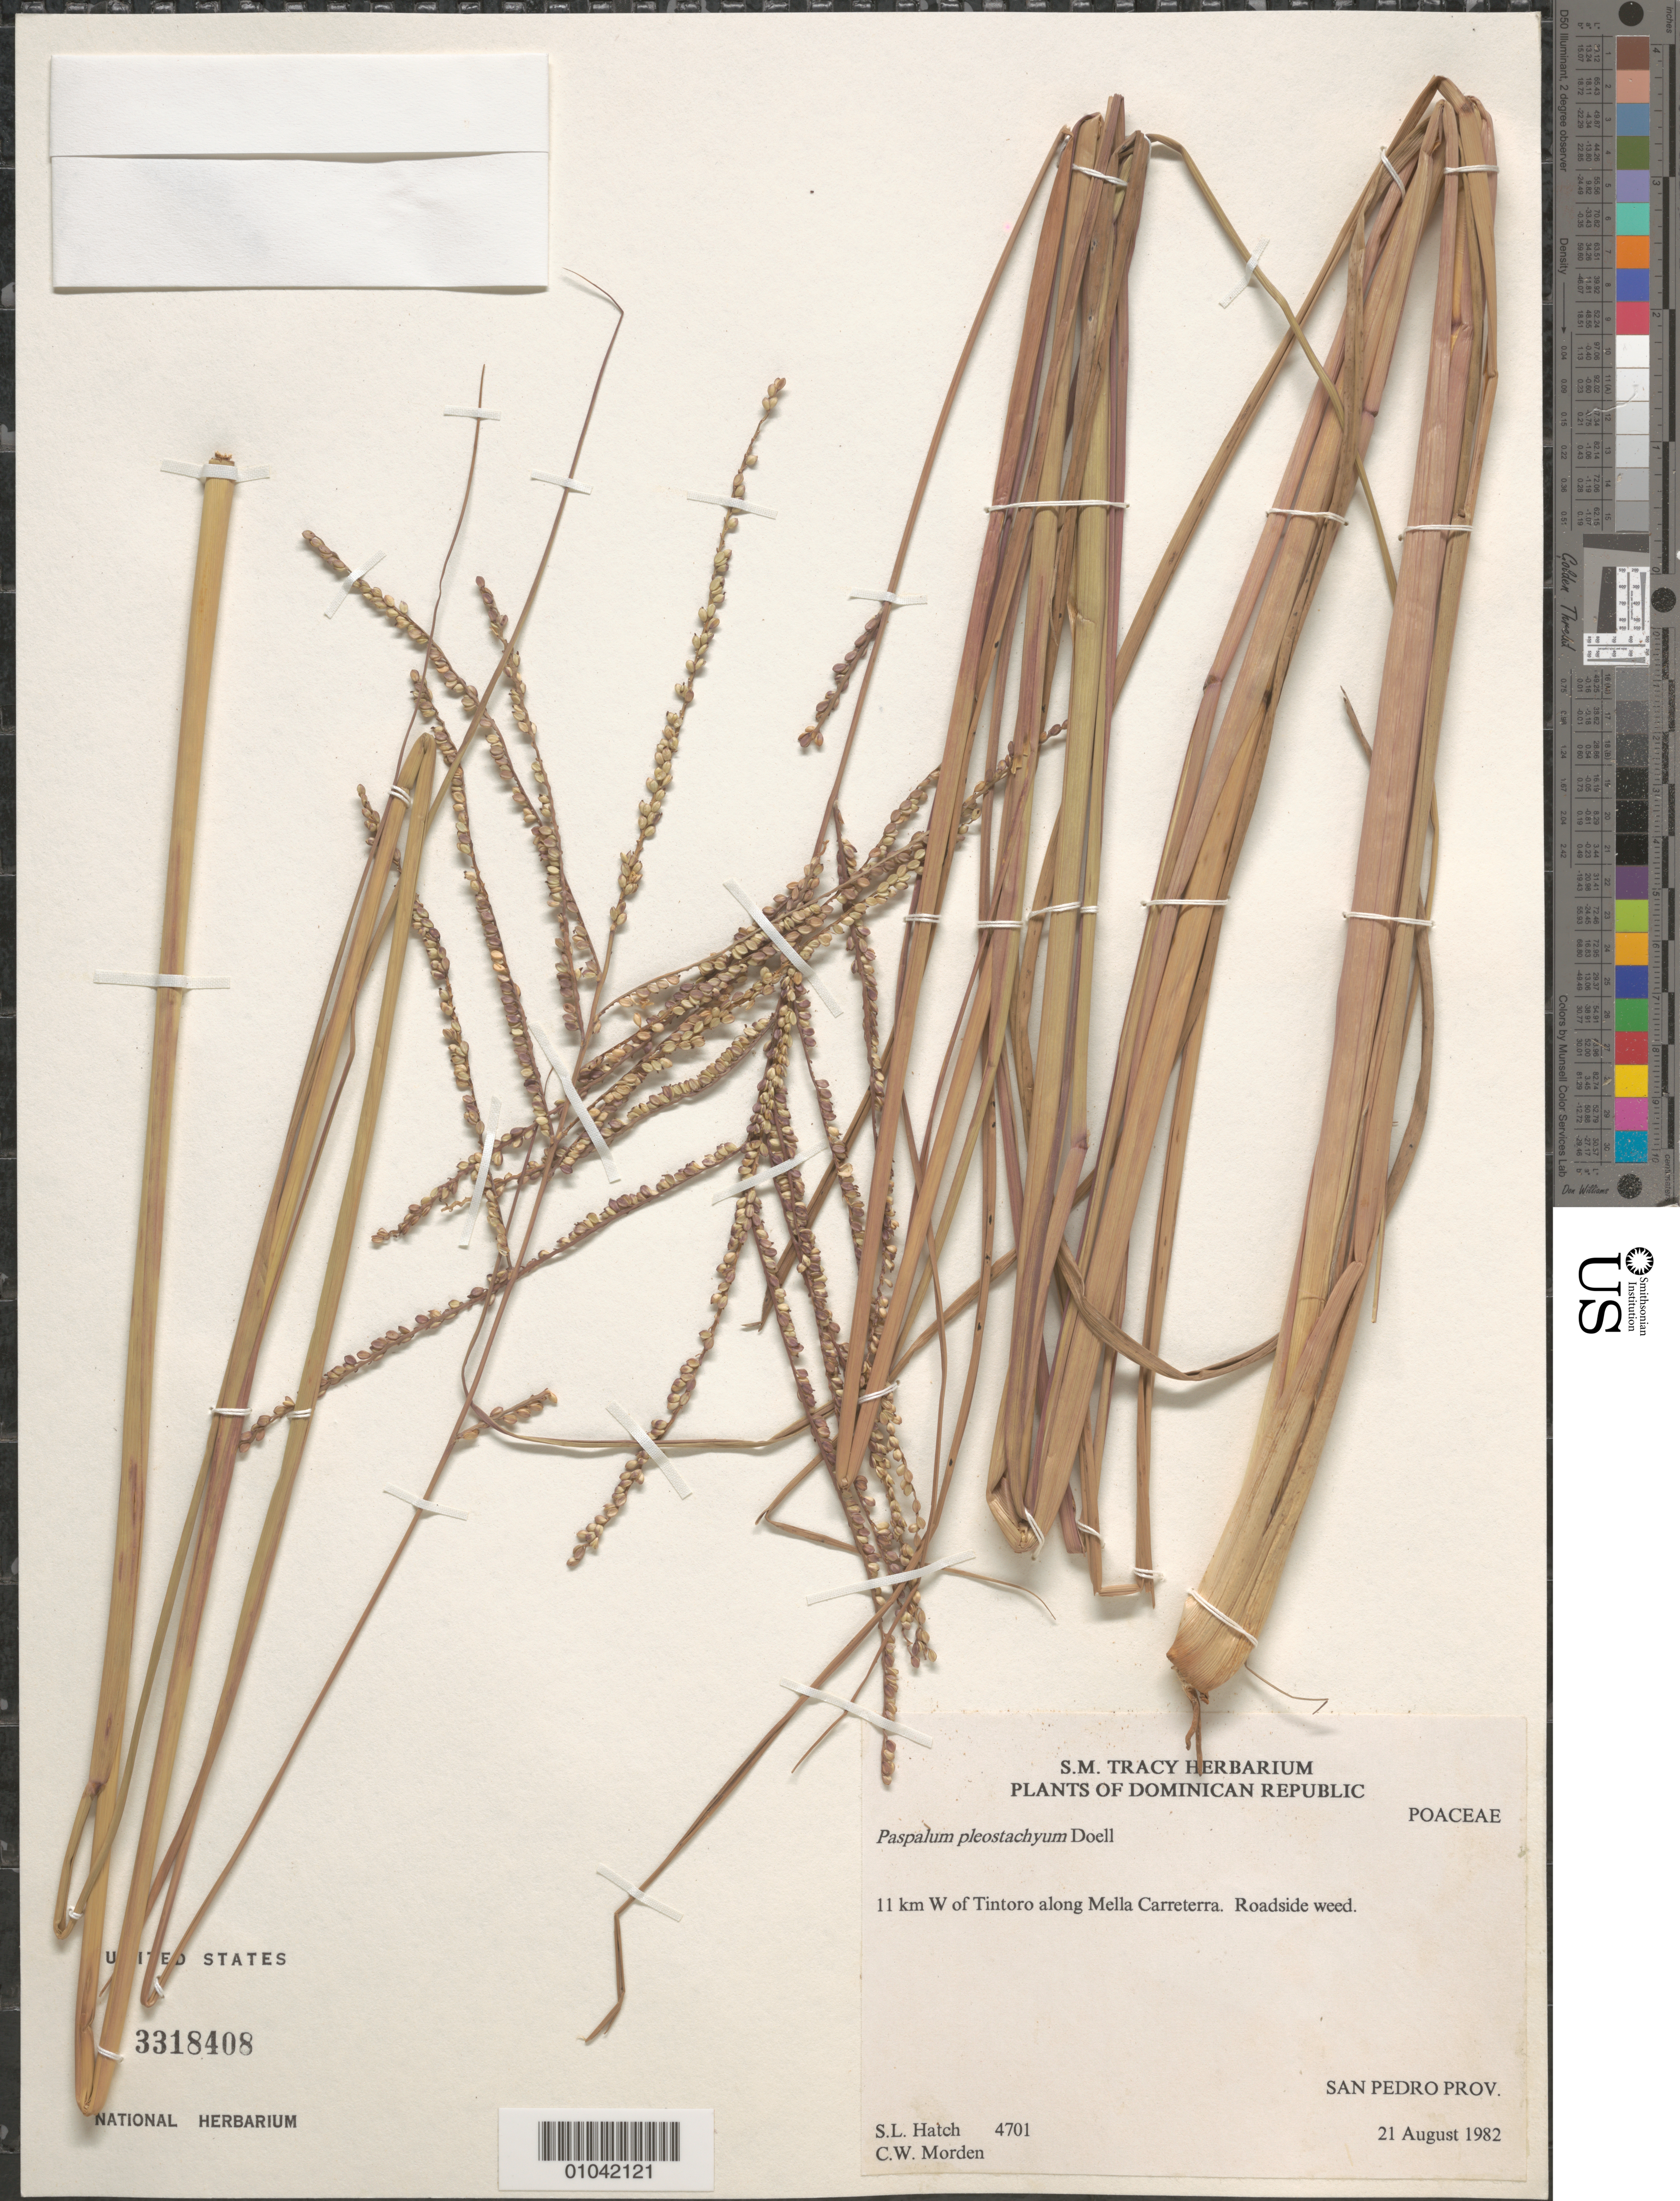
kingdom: Plantae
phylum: Tracheophyta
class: Liliopsida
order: Poales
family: Poaceae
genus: Paspalum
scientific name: Paspalum pleostachyum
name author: Döll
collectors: S. L. Hatch & C. Morden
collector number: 4701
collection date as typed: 21 Aug 1982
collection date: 1982-08-21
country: Dominican Republic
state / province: San Pedro de Macorís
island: Hispaniola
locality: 11 km W of Tintoro along Mella Carreterra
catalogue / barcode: US 3318408